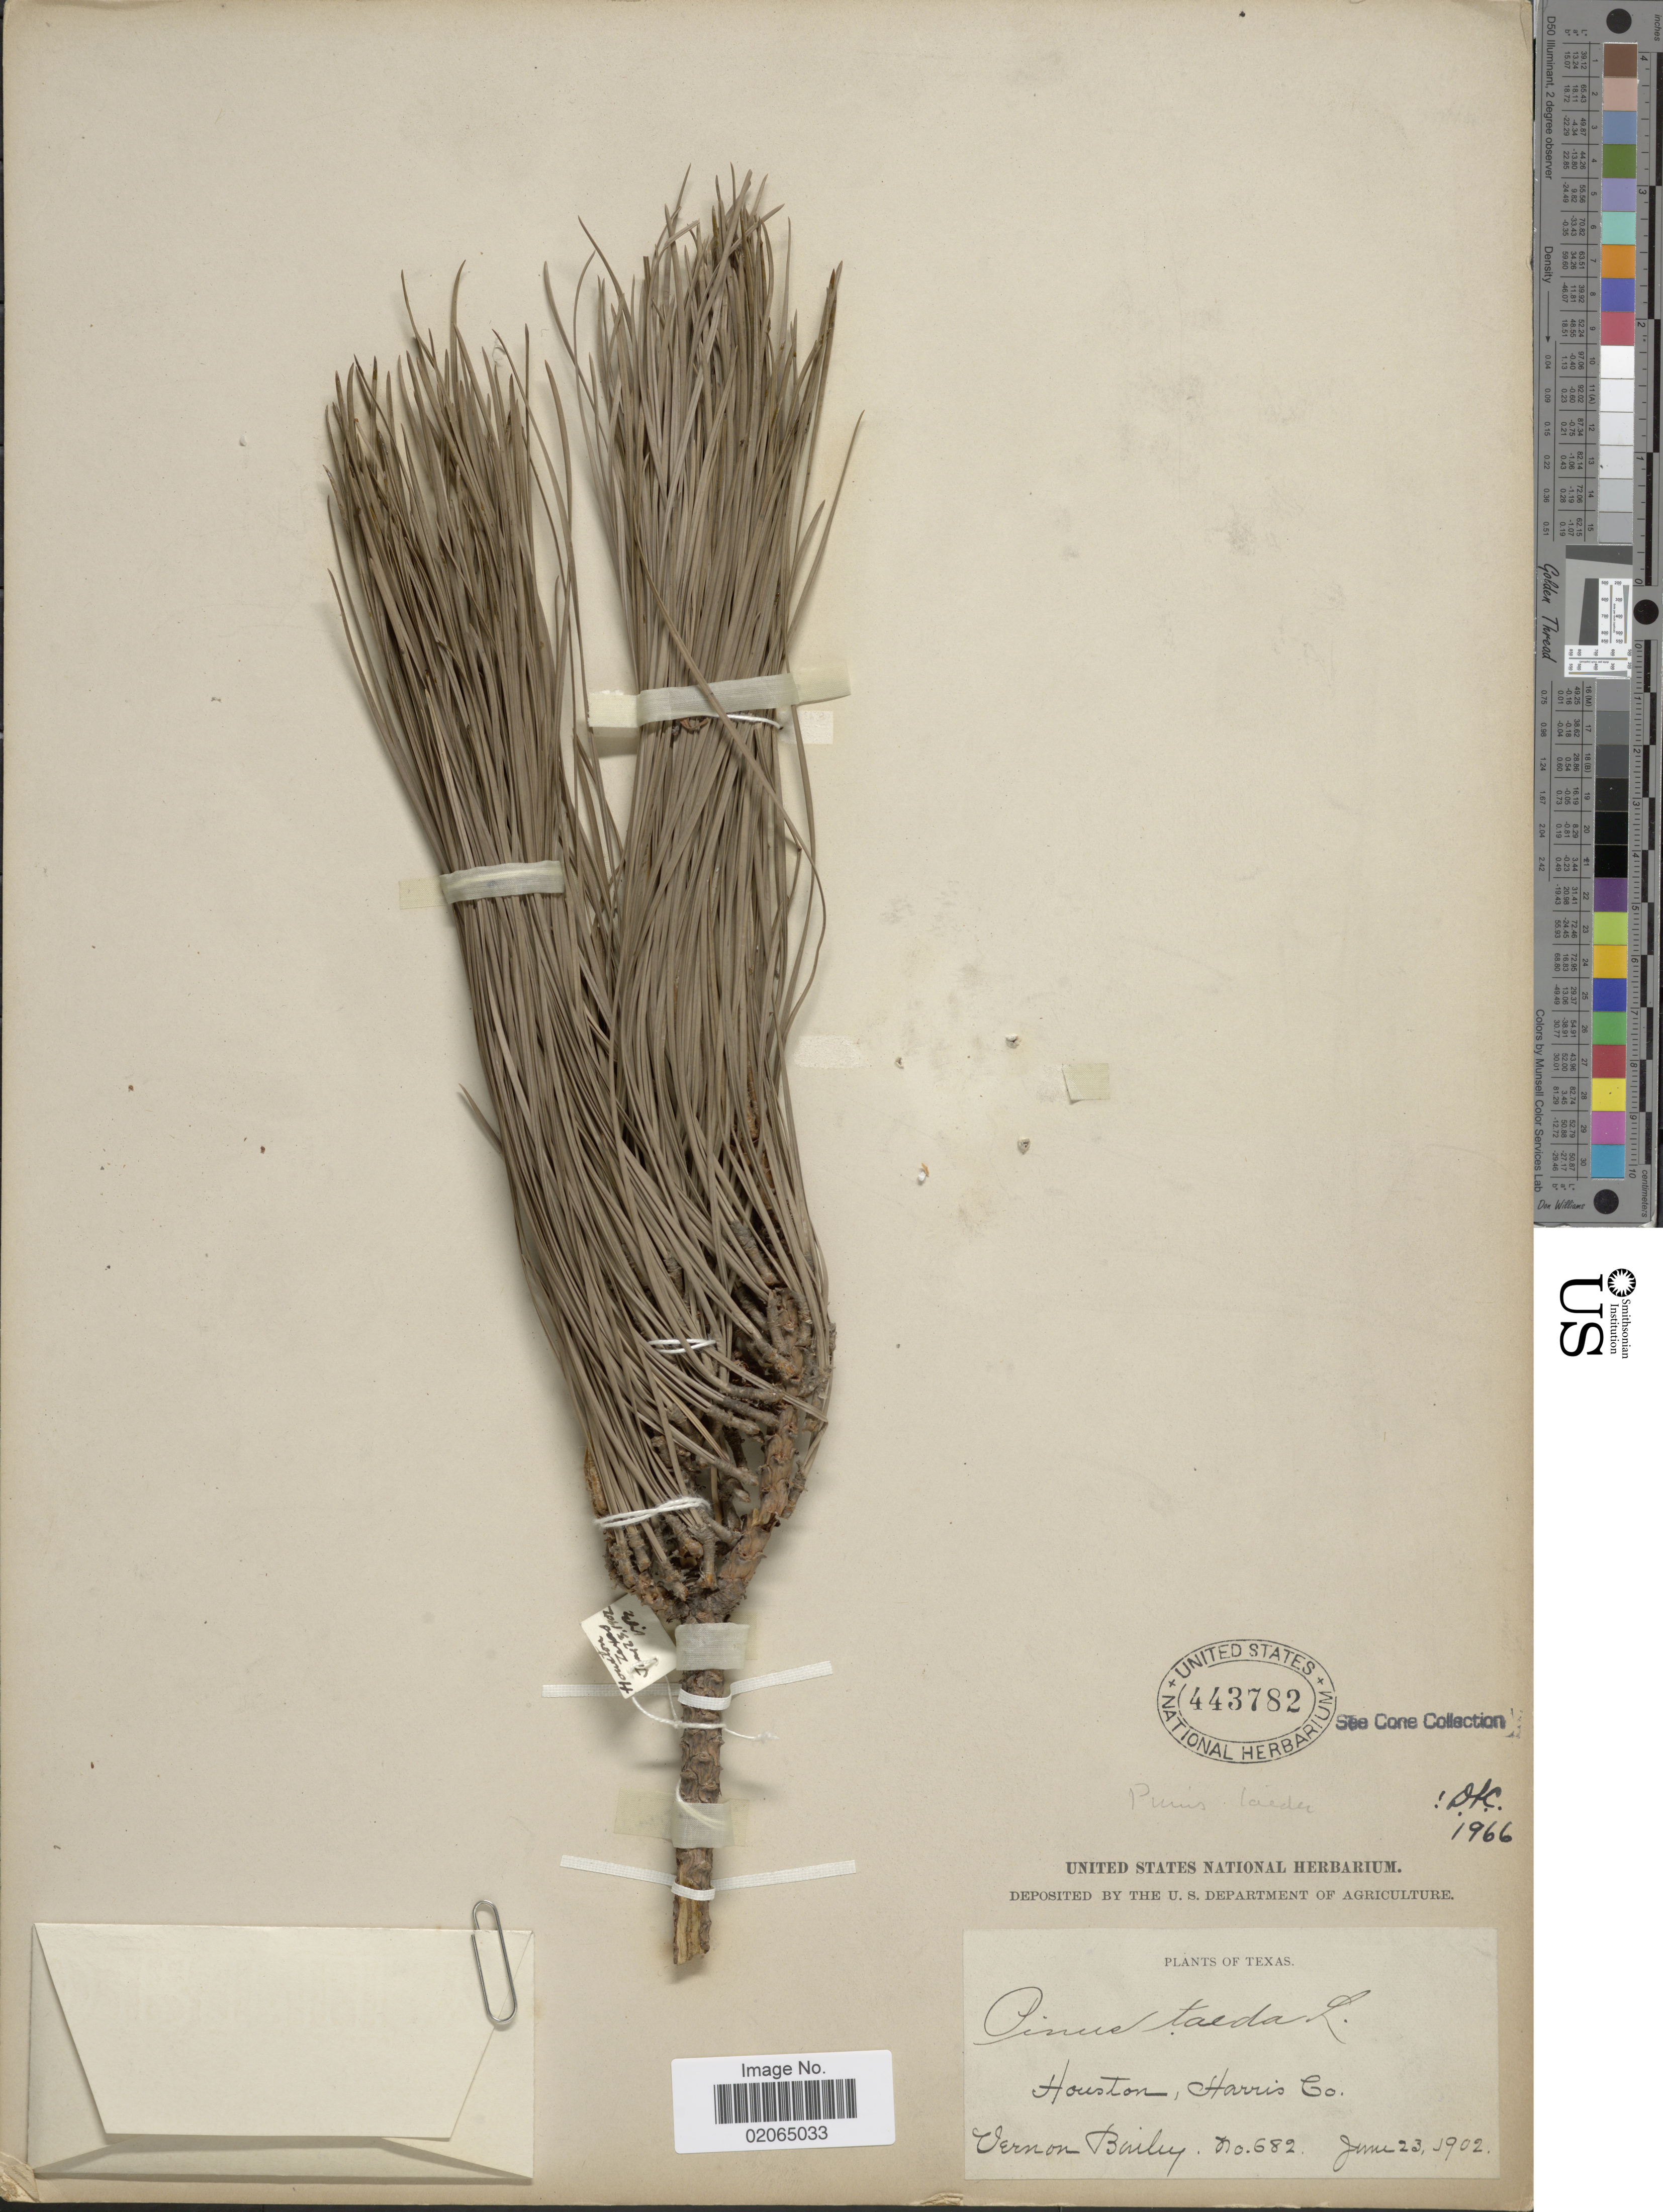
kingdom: Plantae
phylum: Tracheophyta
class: Pinopsida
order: Pinales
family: Pinaceae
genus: Pinus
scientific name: Pinus taeda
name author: L.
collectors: V. O. Bailey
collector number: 682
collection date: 1902-06-23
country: United States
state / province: Texas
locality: Houston, Harris Co.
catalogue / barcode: US 443782